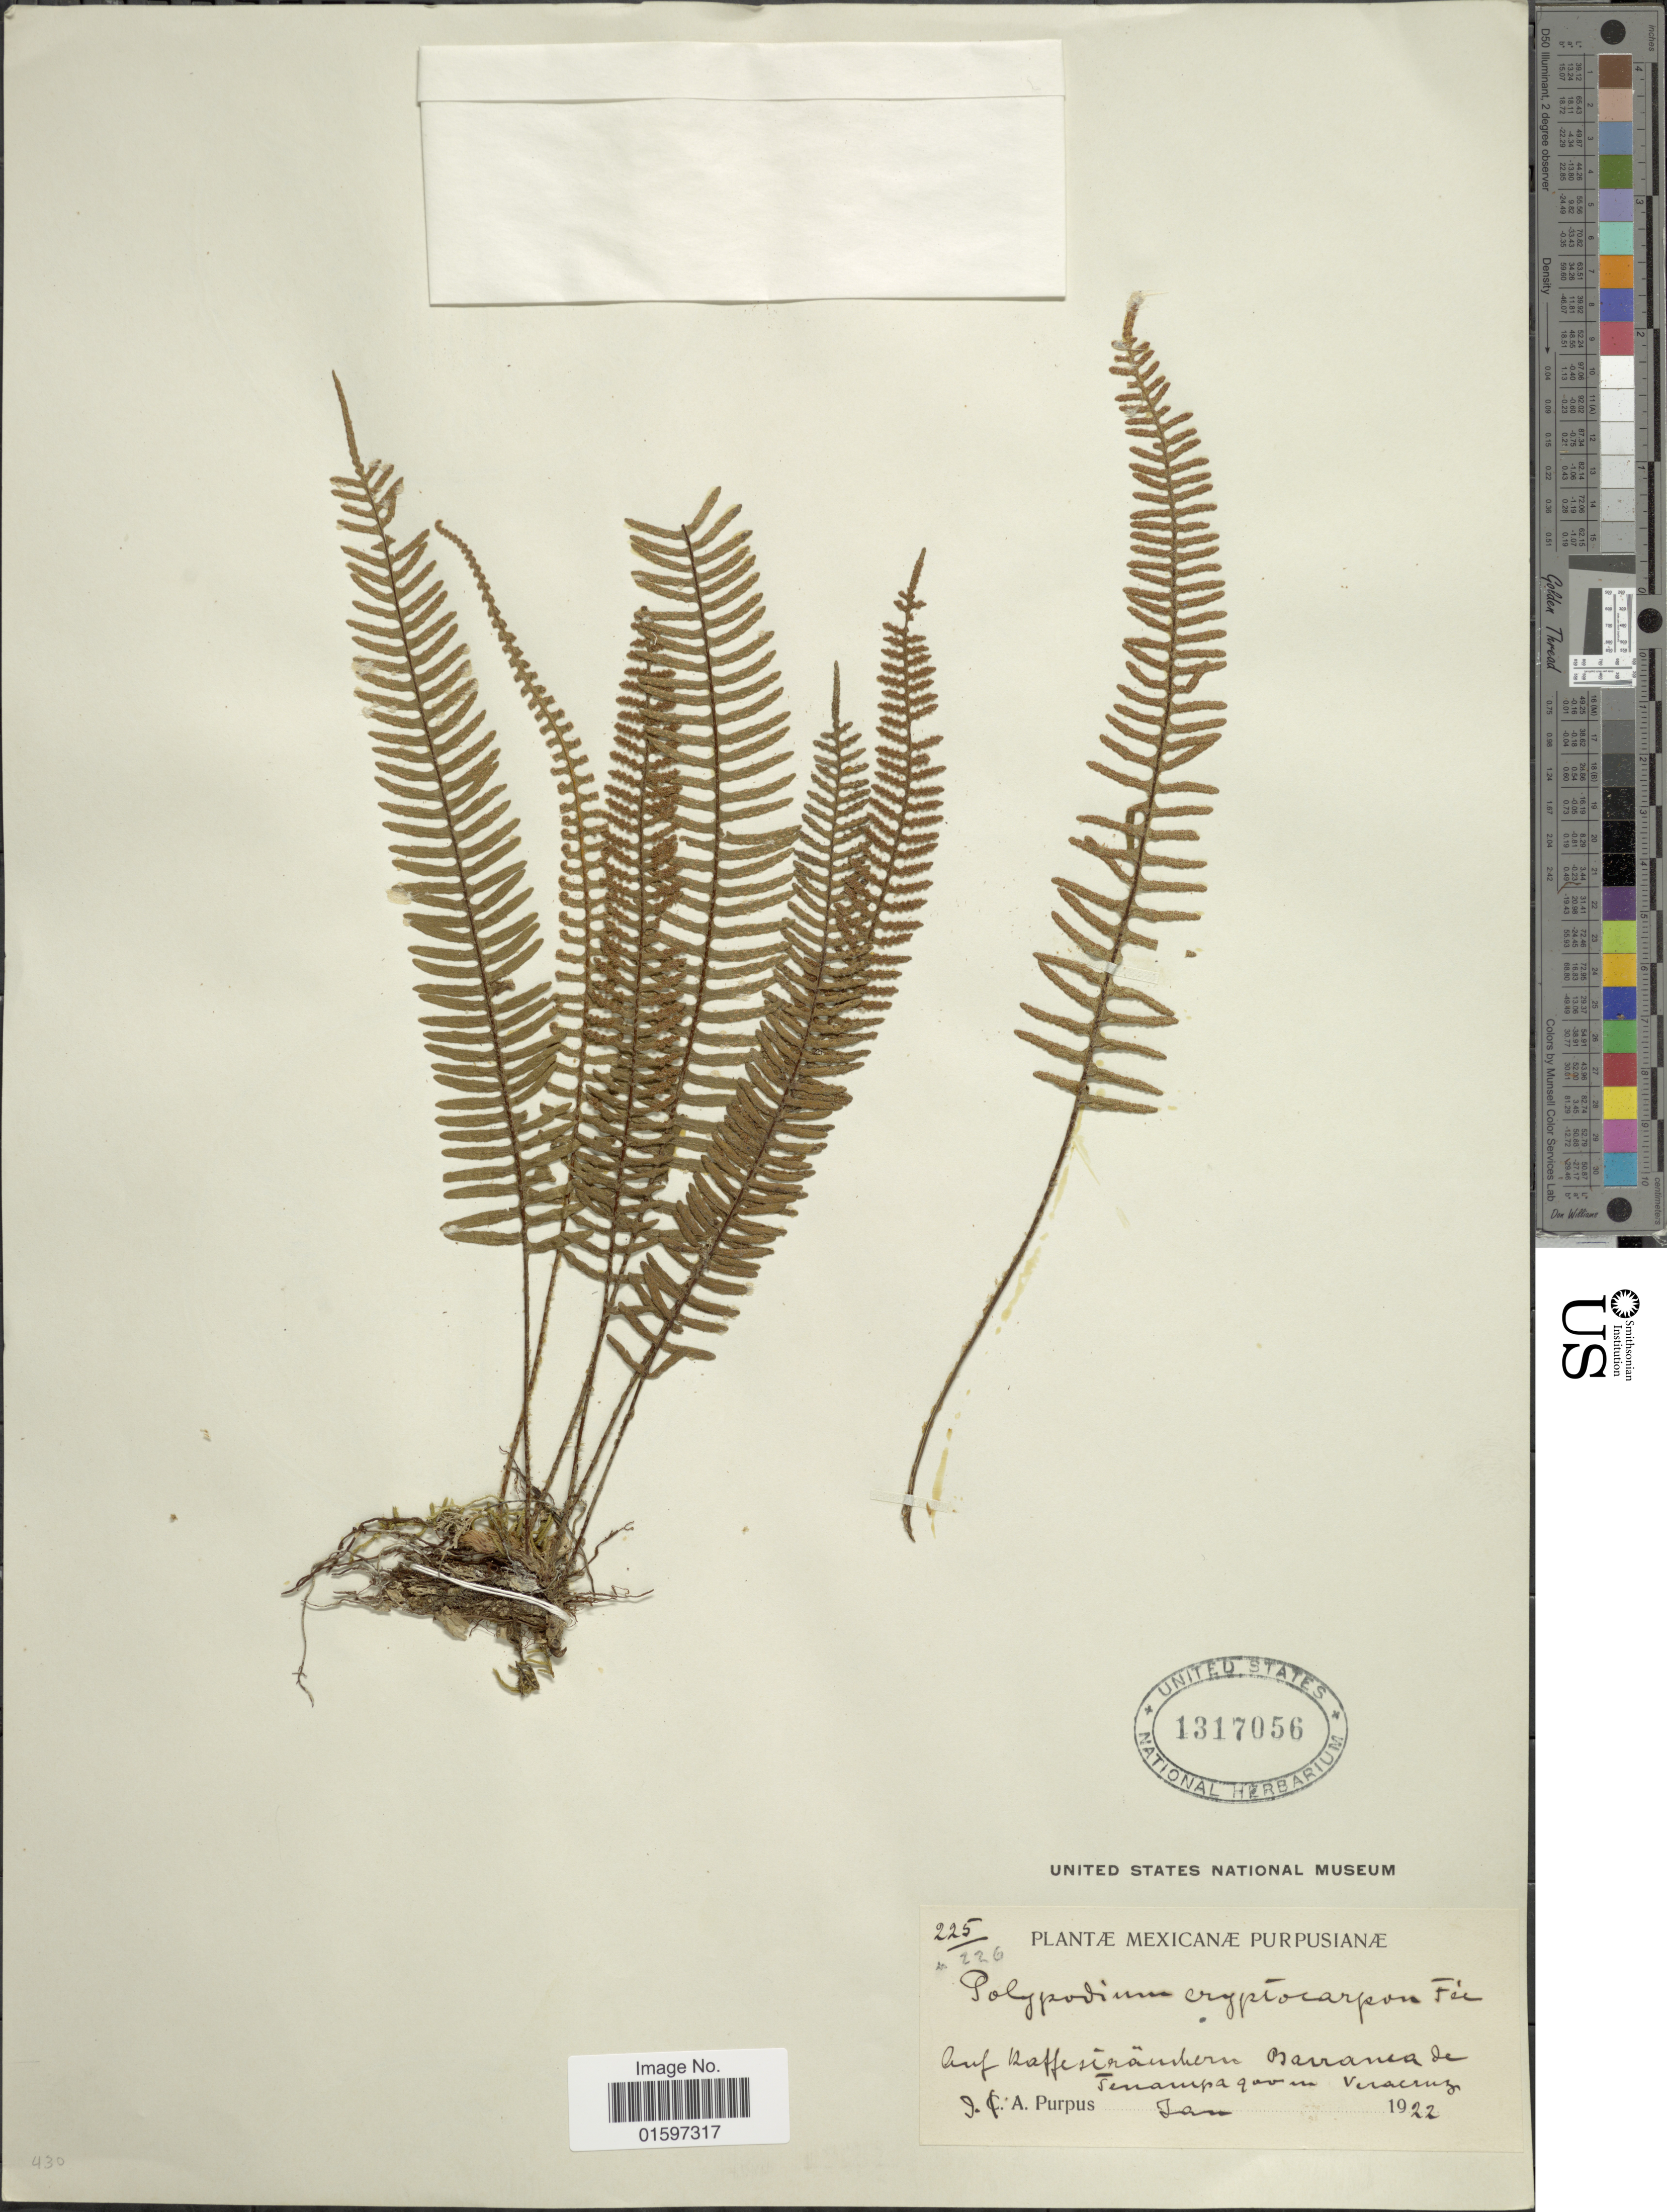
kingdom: Plantae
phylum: Tracheophyta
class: Polypodiopsida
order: Polypodiales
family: Polypodiaceae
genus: Pleopeltis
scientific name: Pleopeltis cryptocarpa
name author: (Fée) A.R. Sm. & Tejero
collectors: J. A. Purpus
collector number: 225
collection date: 1922-01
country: Mexico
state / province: Veracruz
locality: Barranca de Tenampa, Veracruz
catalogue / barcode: US 1317056